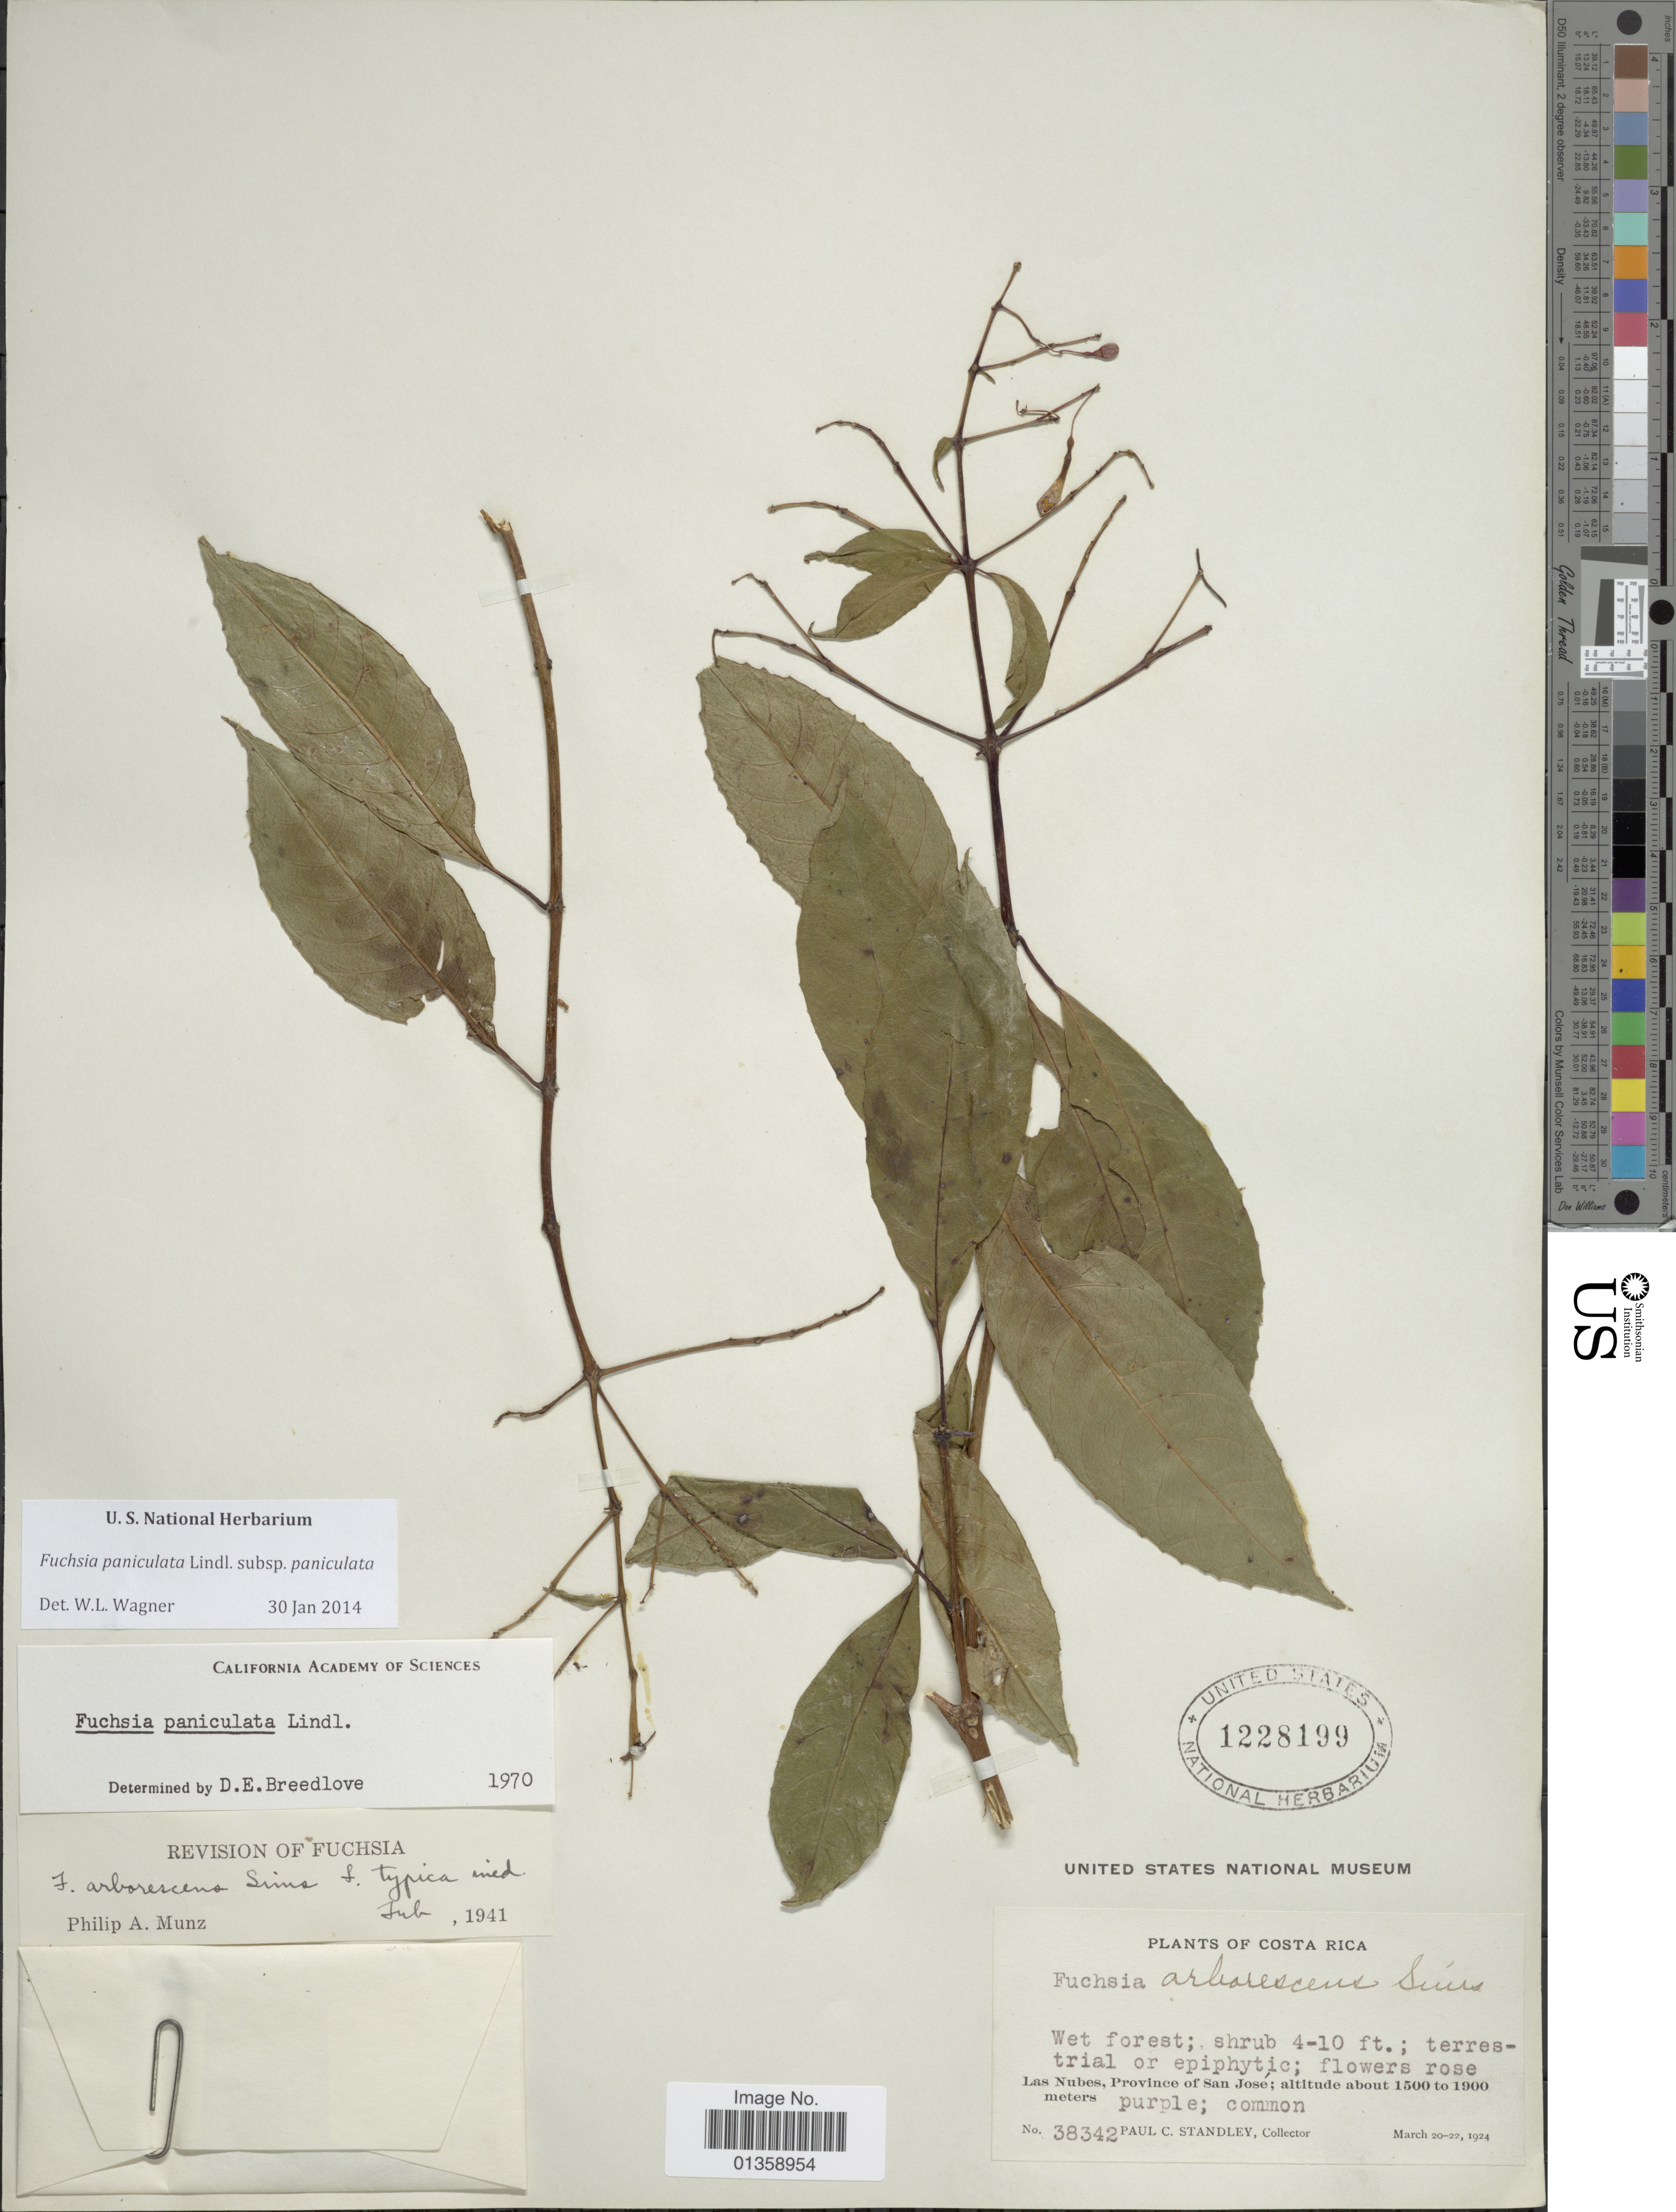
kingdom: Plantae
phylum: Tracheophyta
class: Magnoliopsida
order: Myrtales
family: Onagraceae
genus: Fuchsia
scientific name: Fuchsia paniculata subsp. paniculata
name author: Lindl.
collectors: P. C. Standley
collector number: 38342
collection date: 1924-03-20/1924-03-22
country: Costa Rica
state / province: San José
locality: Las Nubes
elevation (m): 1500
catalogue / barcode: US 1228199